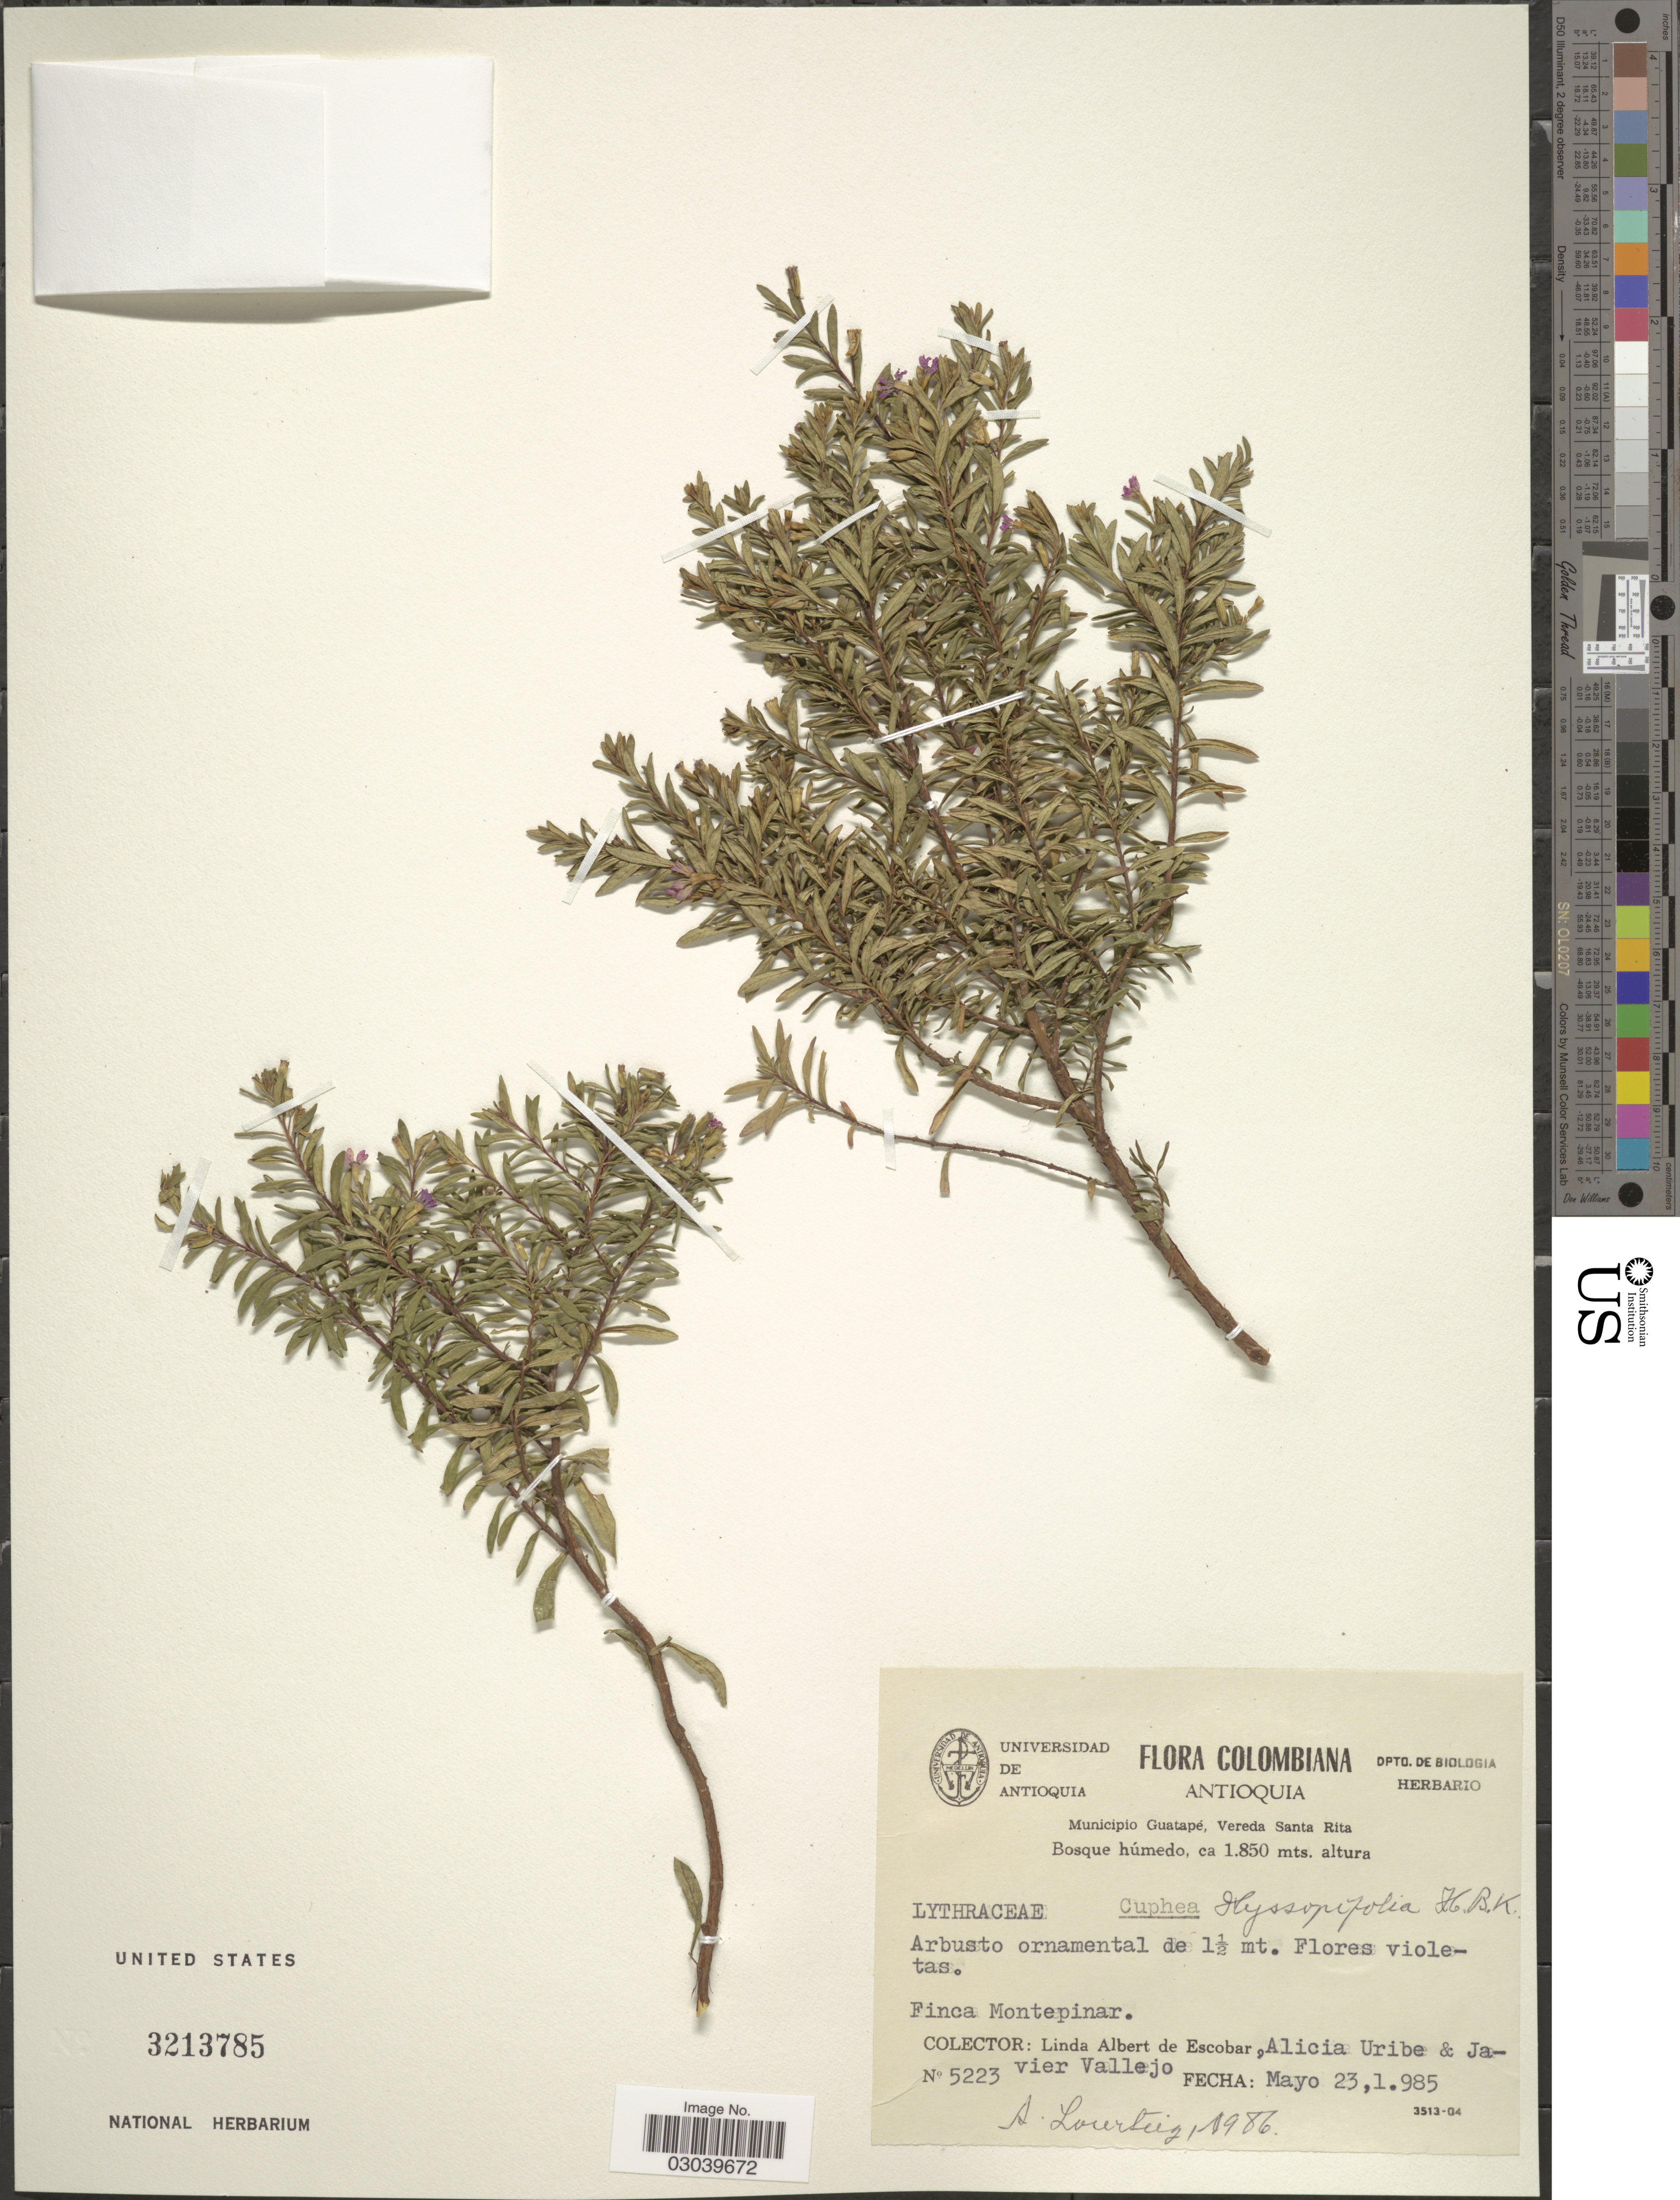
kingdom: Plantae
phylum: Tracheophyta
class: Magnoliopsida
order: Myrtales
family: Lythraceae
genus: Cuphea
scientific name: Cuphea hyssopifolia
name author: Kunth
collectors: L. K. de Escobar, A. Uribe & J. Vallejo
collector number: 5223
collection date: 1985-05-23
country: Colombia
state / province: Antioquia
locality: Municipio Guatapé, Vereda Santa Rita. Finca Montepinar.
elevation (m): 1850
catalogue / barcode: US 3213785